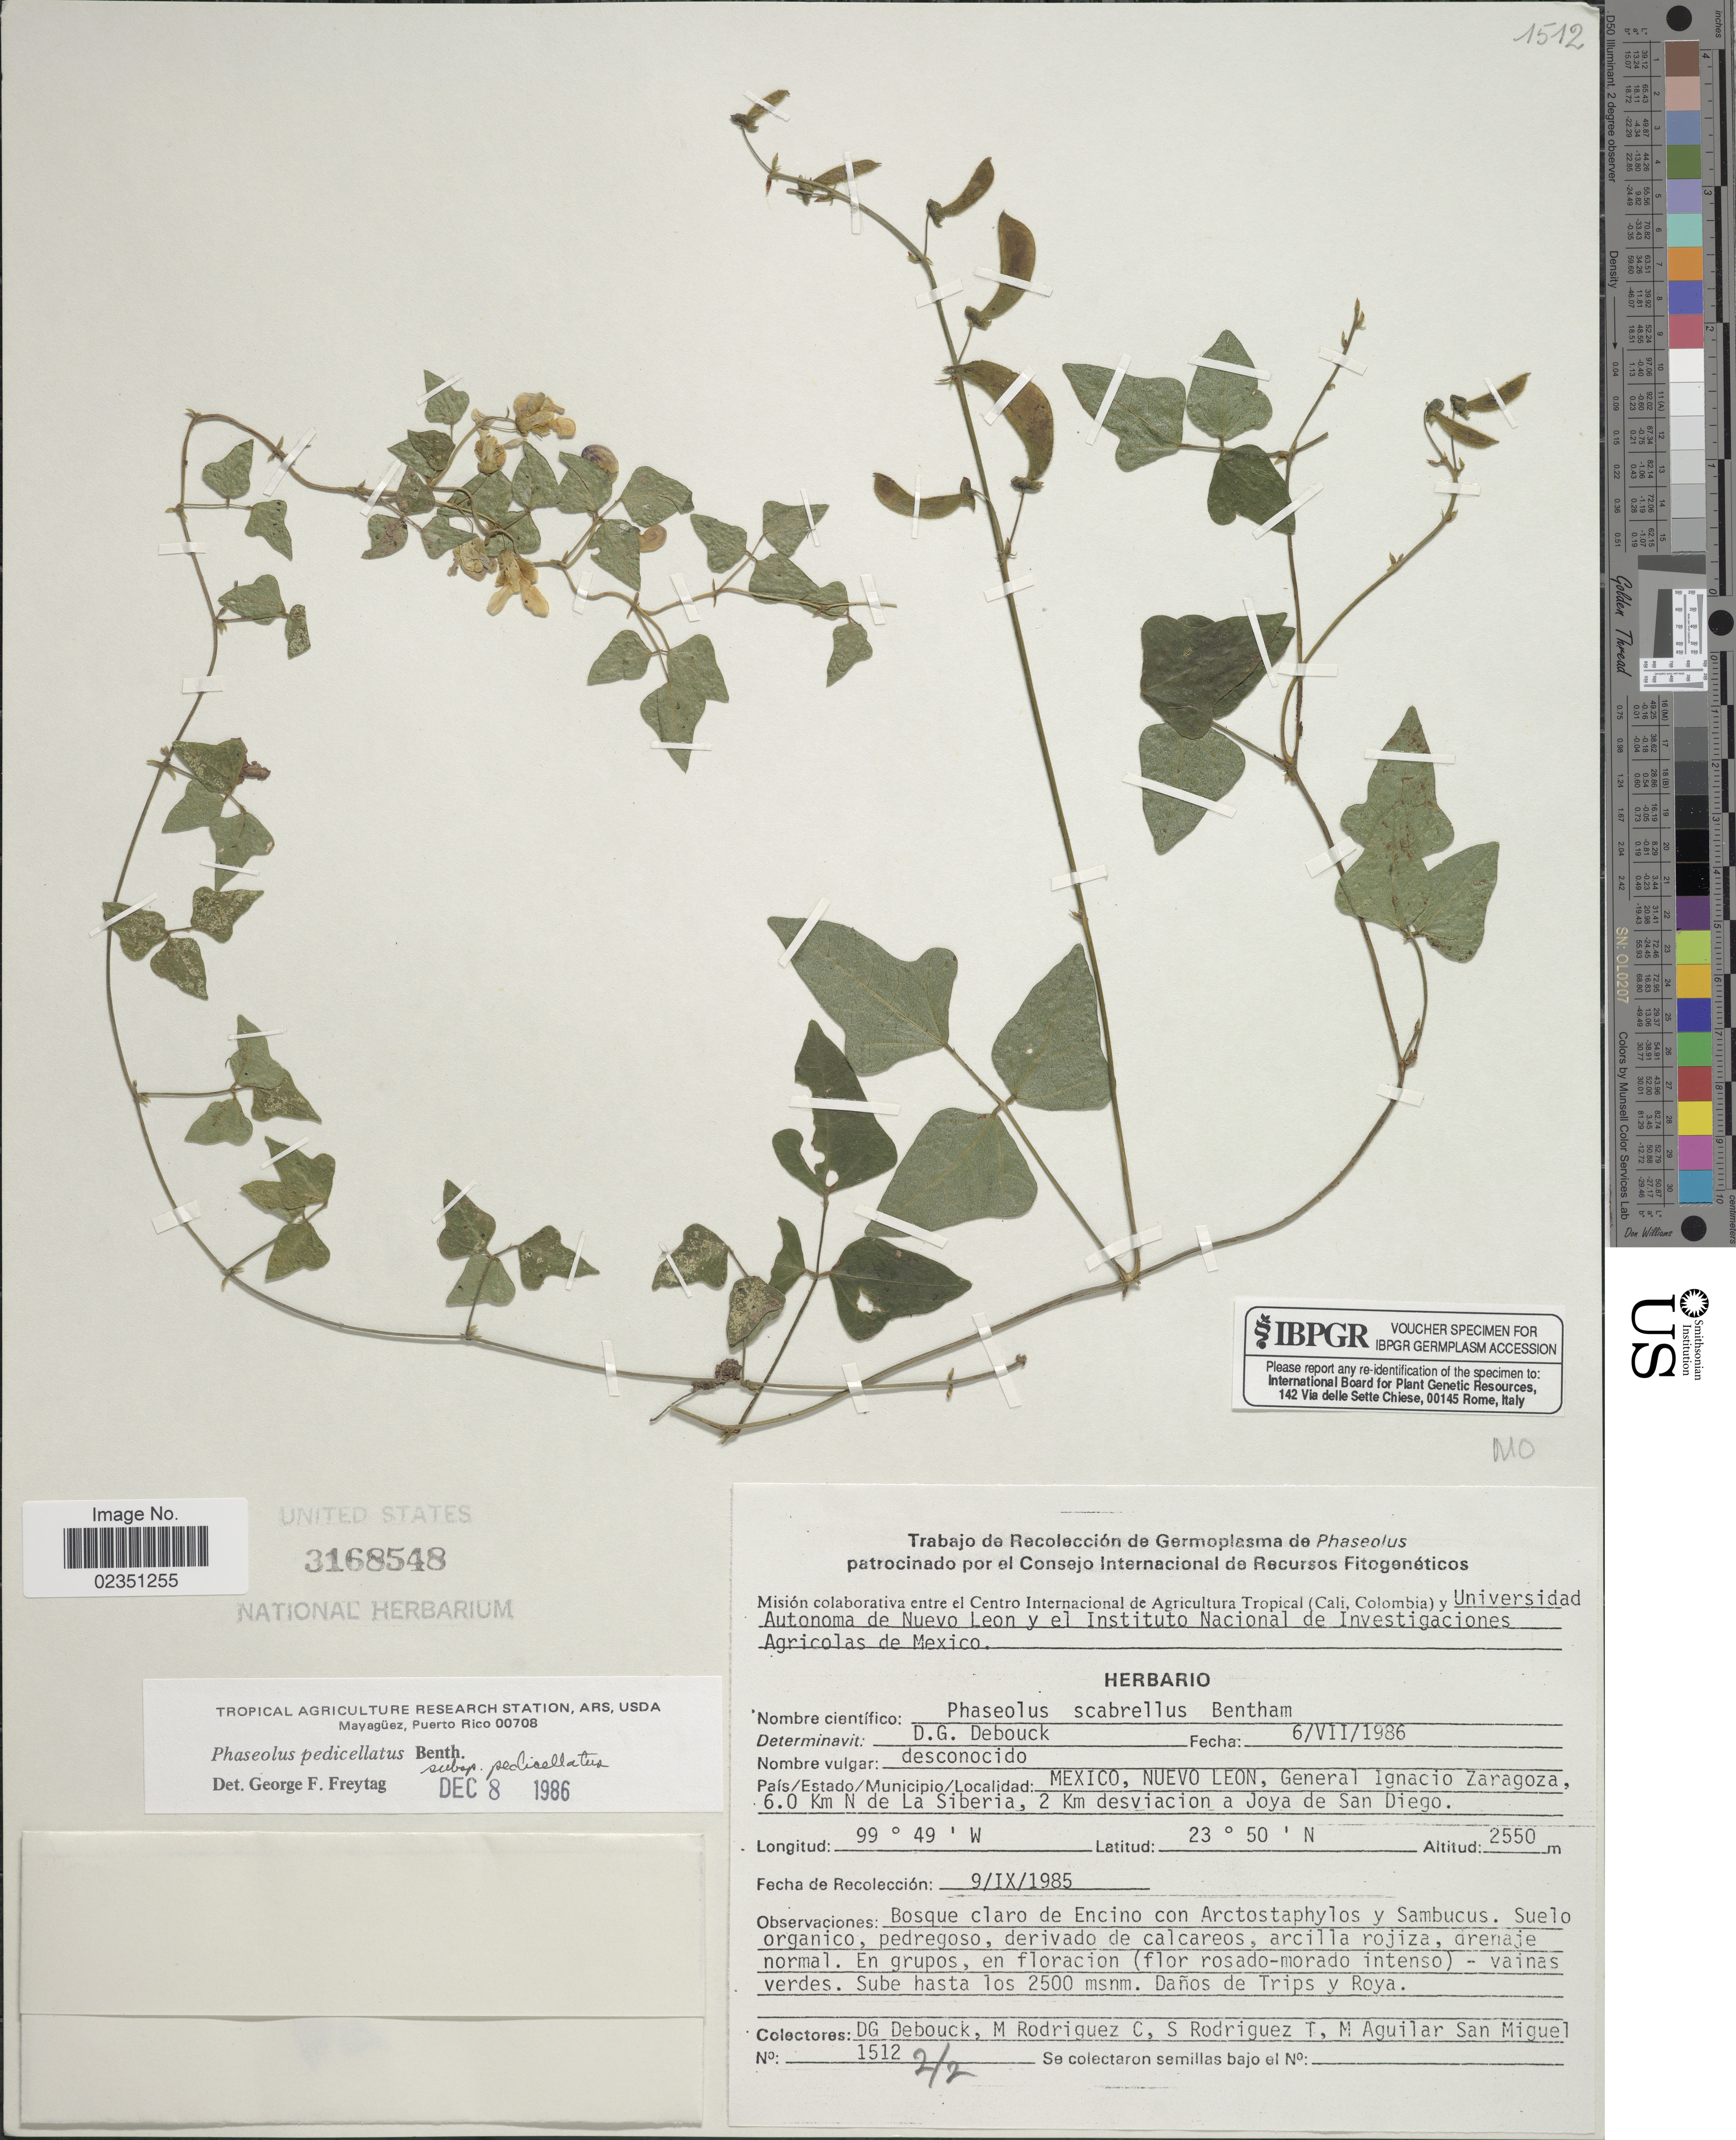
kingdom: Plantae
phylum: Tracheophyta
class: Magnoliopsida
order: Fabales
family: Fabaceae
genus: Phaseolus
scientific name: Phaseolus pedicellatus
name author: Benth.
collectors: D. Debouck, M. Rodriguez C., S. Rodriguez T. & M. San Miguel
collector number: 1512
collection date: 1985-09-09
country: Mexico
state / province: Nuevo León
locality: General Ignacio Zaragoza, 6.0 Km N de La Siberia, 2 Km desviacion a Joya de San Diego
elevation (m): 2550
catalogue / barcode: US 3168548